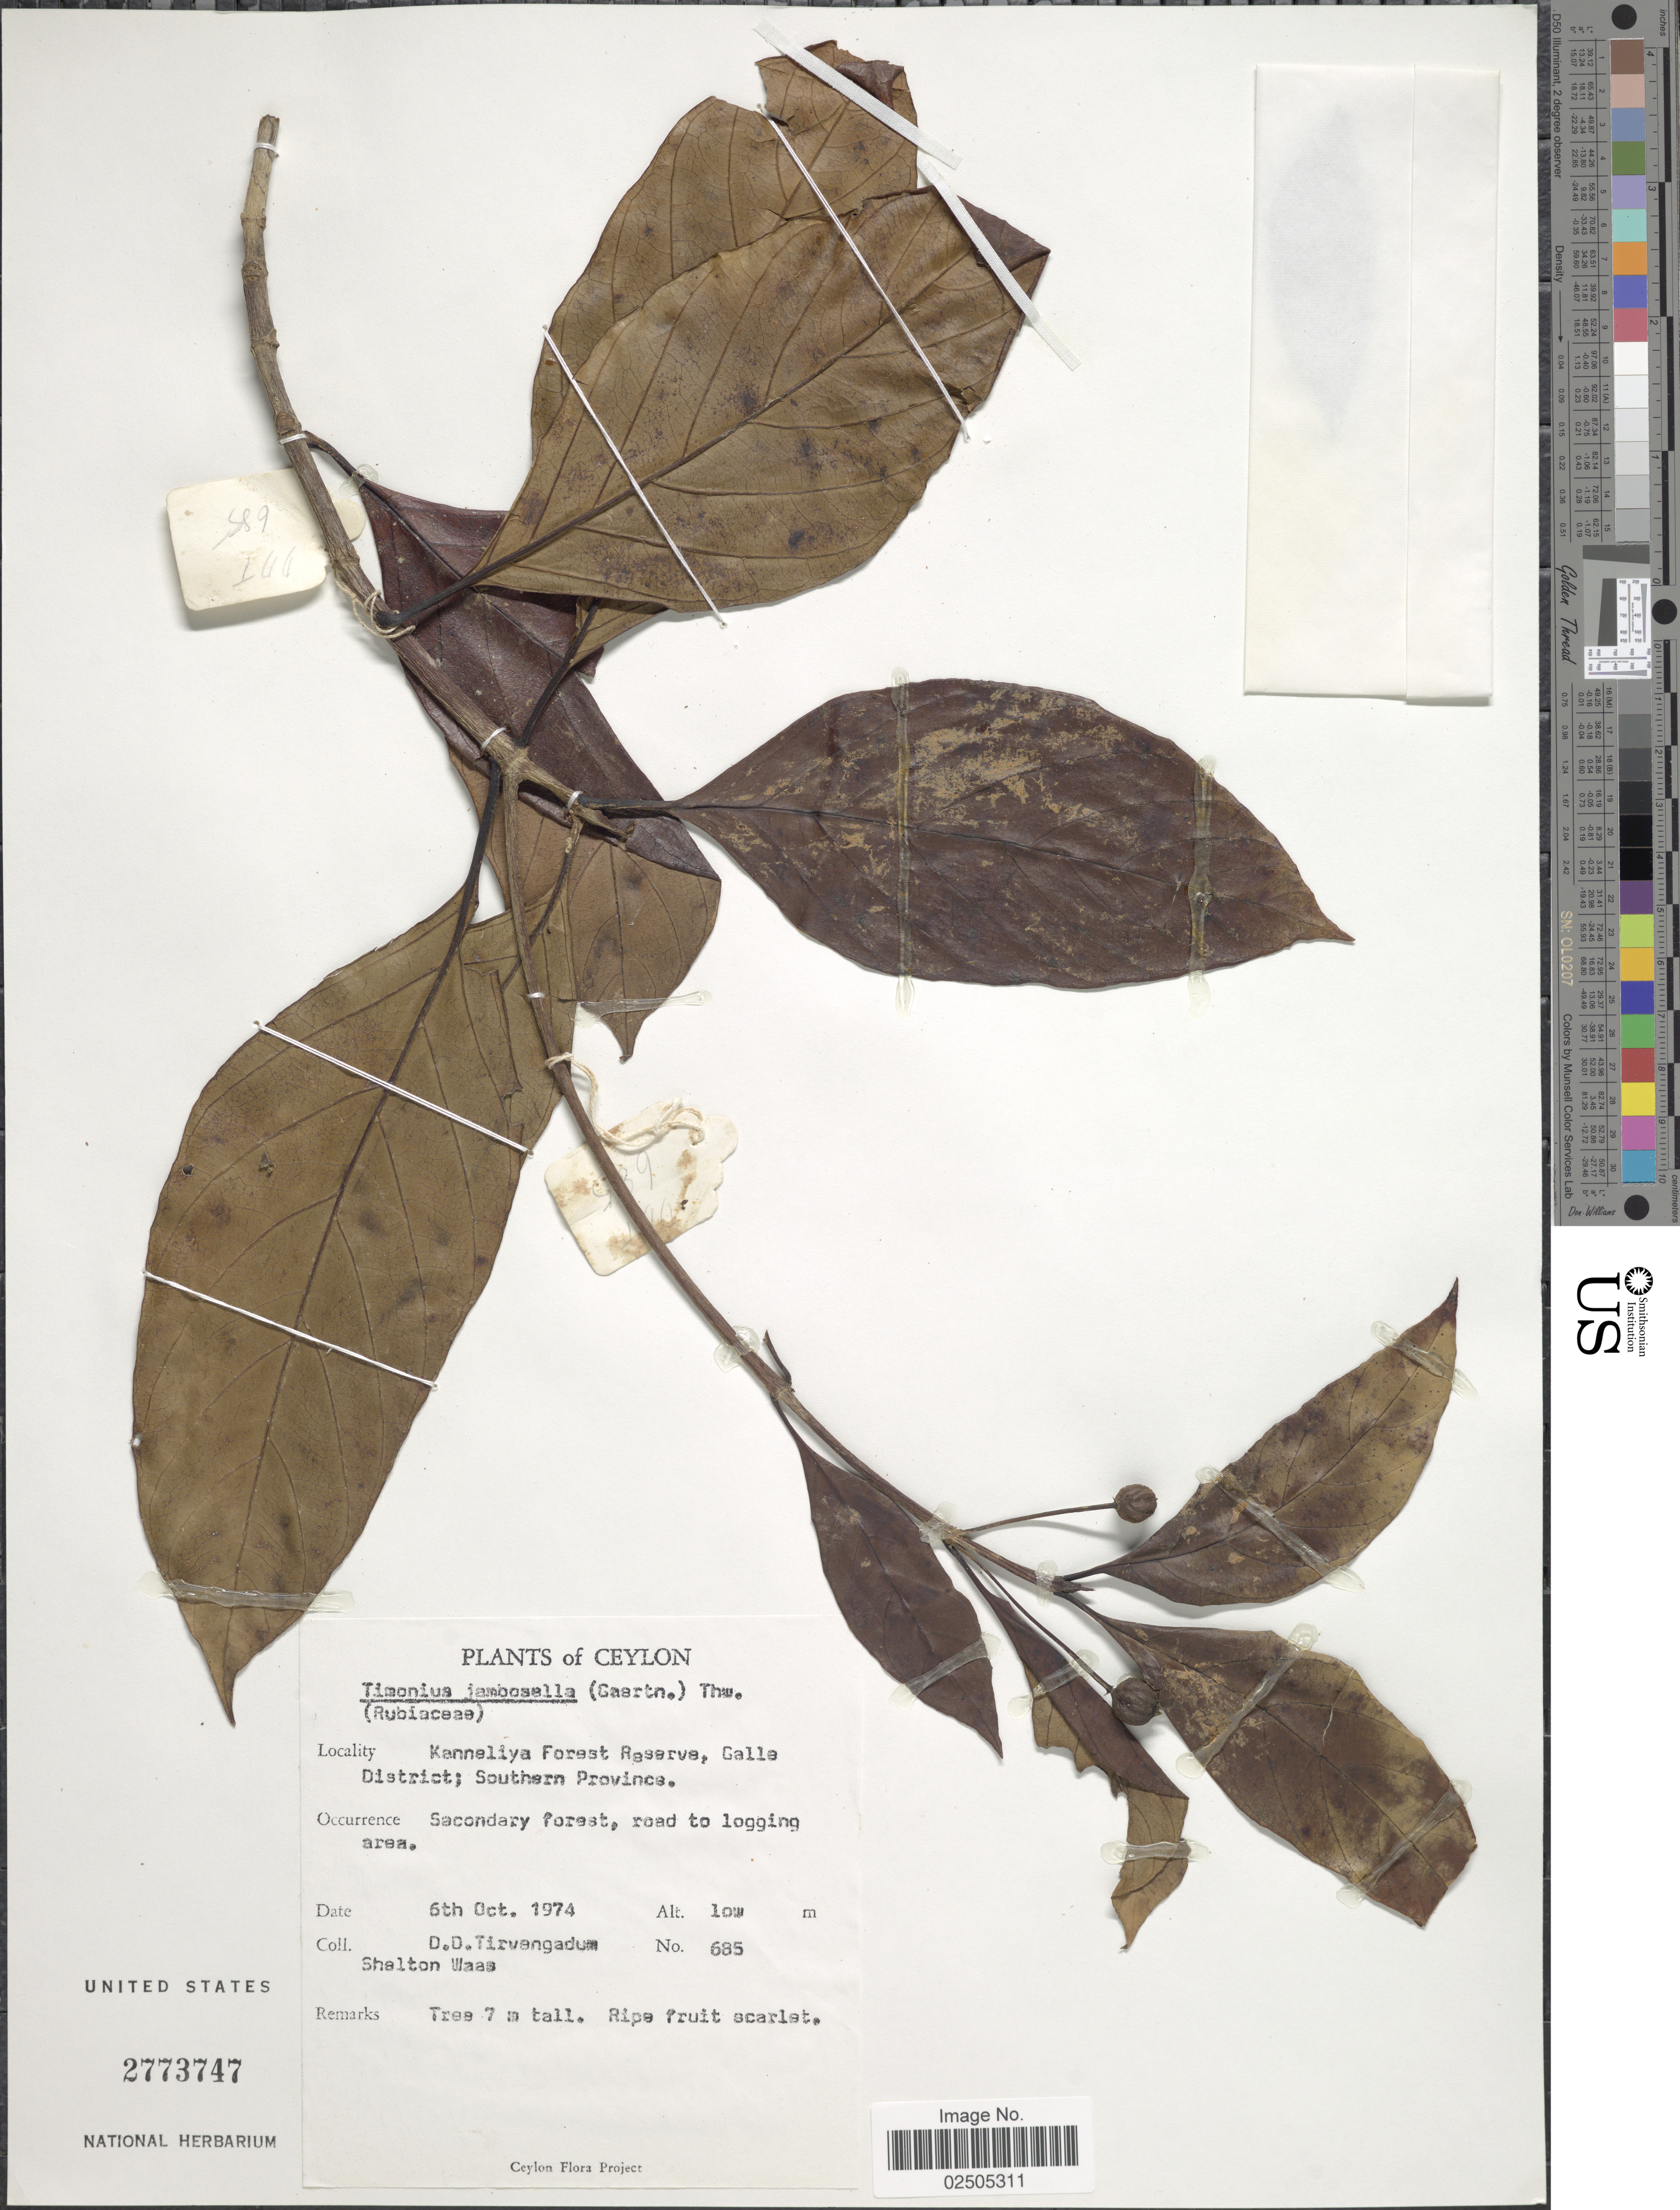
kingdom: Plantae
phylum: Tracheophyta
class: Magnoliopsida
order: Gentianales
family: Rubiaceae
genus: Timonius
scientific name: Timonius jambosella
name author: Thwaites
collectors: D. Tirvengadum & S. Waas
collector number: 685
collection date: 1974-10-06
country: Sri Lanka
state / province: Southern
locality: Ceylon, Kanneliya Forest Reserve, Galle District; Southern Province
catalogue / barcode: US 2773747